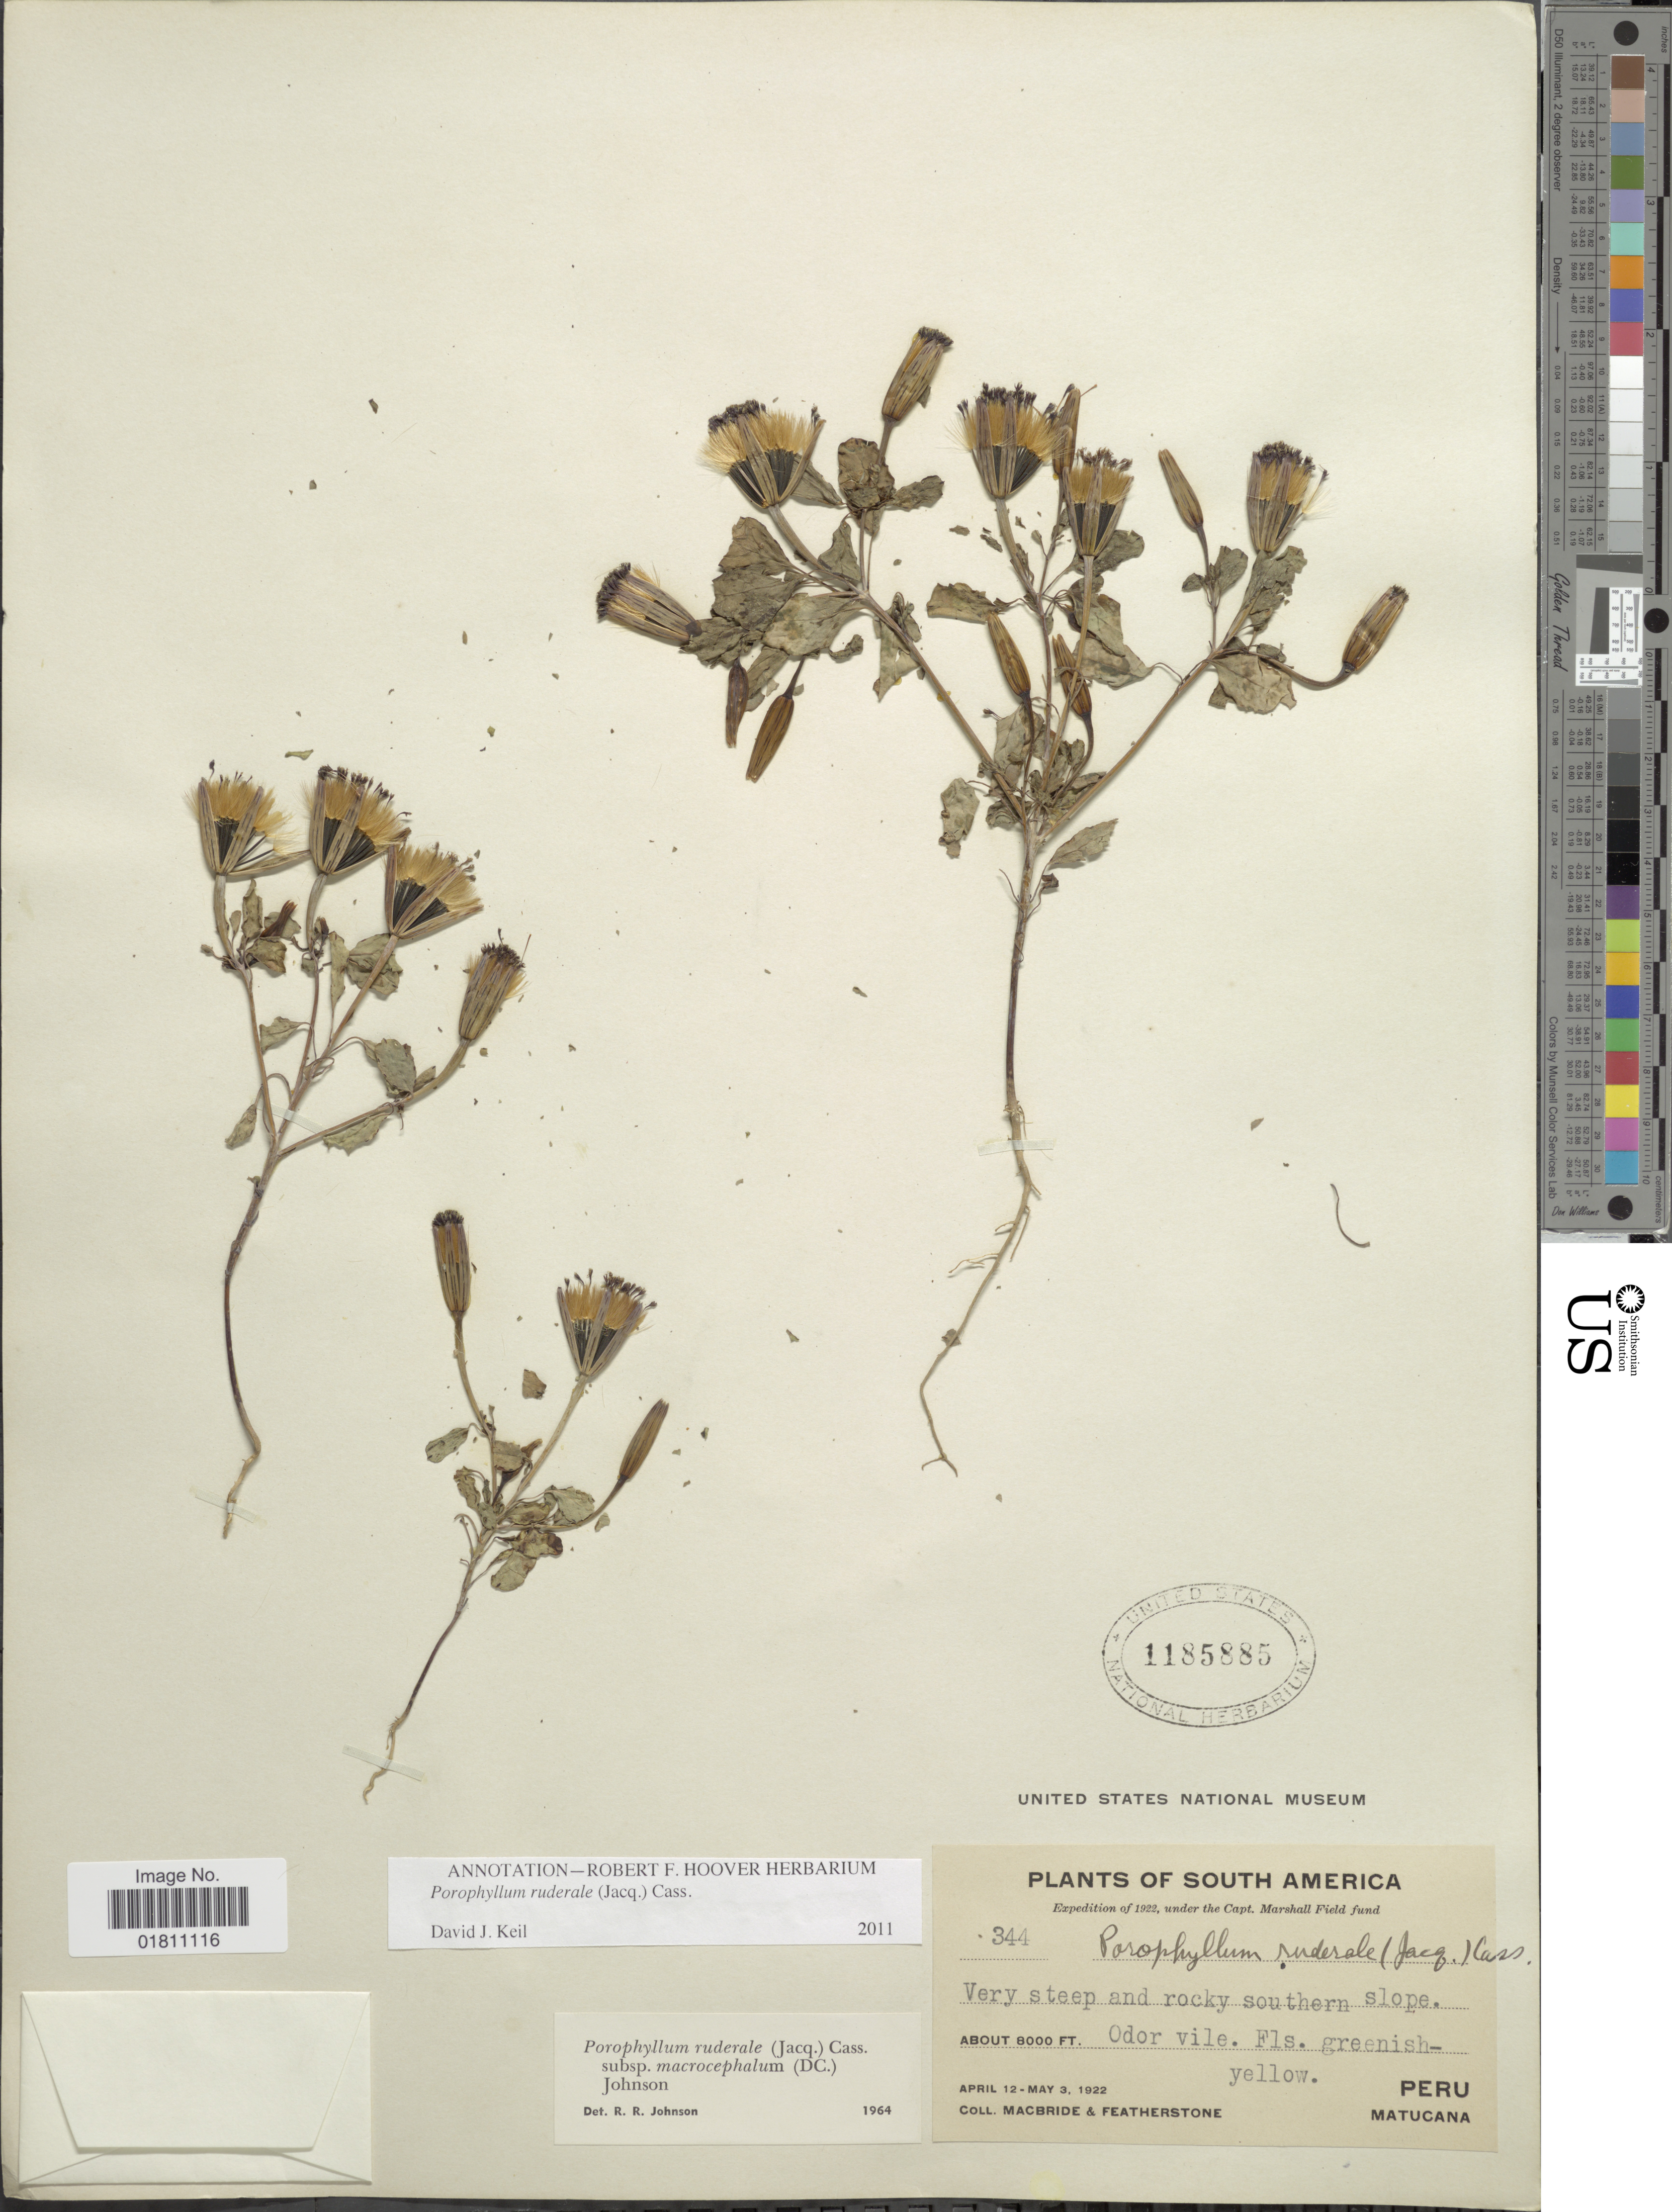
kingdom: Plantae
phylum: Tracheophyta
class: Magnoliopsida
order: Asterales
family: Asteraceae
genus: Porophyllum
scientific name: Porophyllum ruderale subsp. ruderale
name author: (Jacq.) Cass.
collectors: Macbride, -- & -. Featherstone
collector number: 344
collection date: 1922-04-12/1922-05-03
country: Peru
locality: Very steep and rocky southern slope, Matucana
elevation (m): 2438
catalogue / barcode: US 1185885